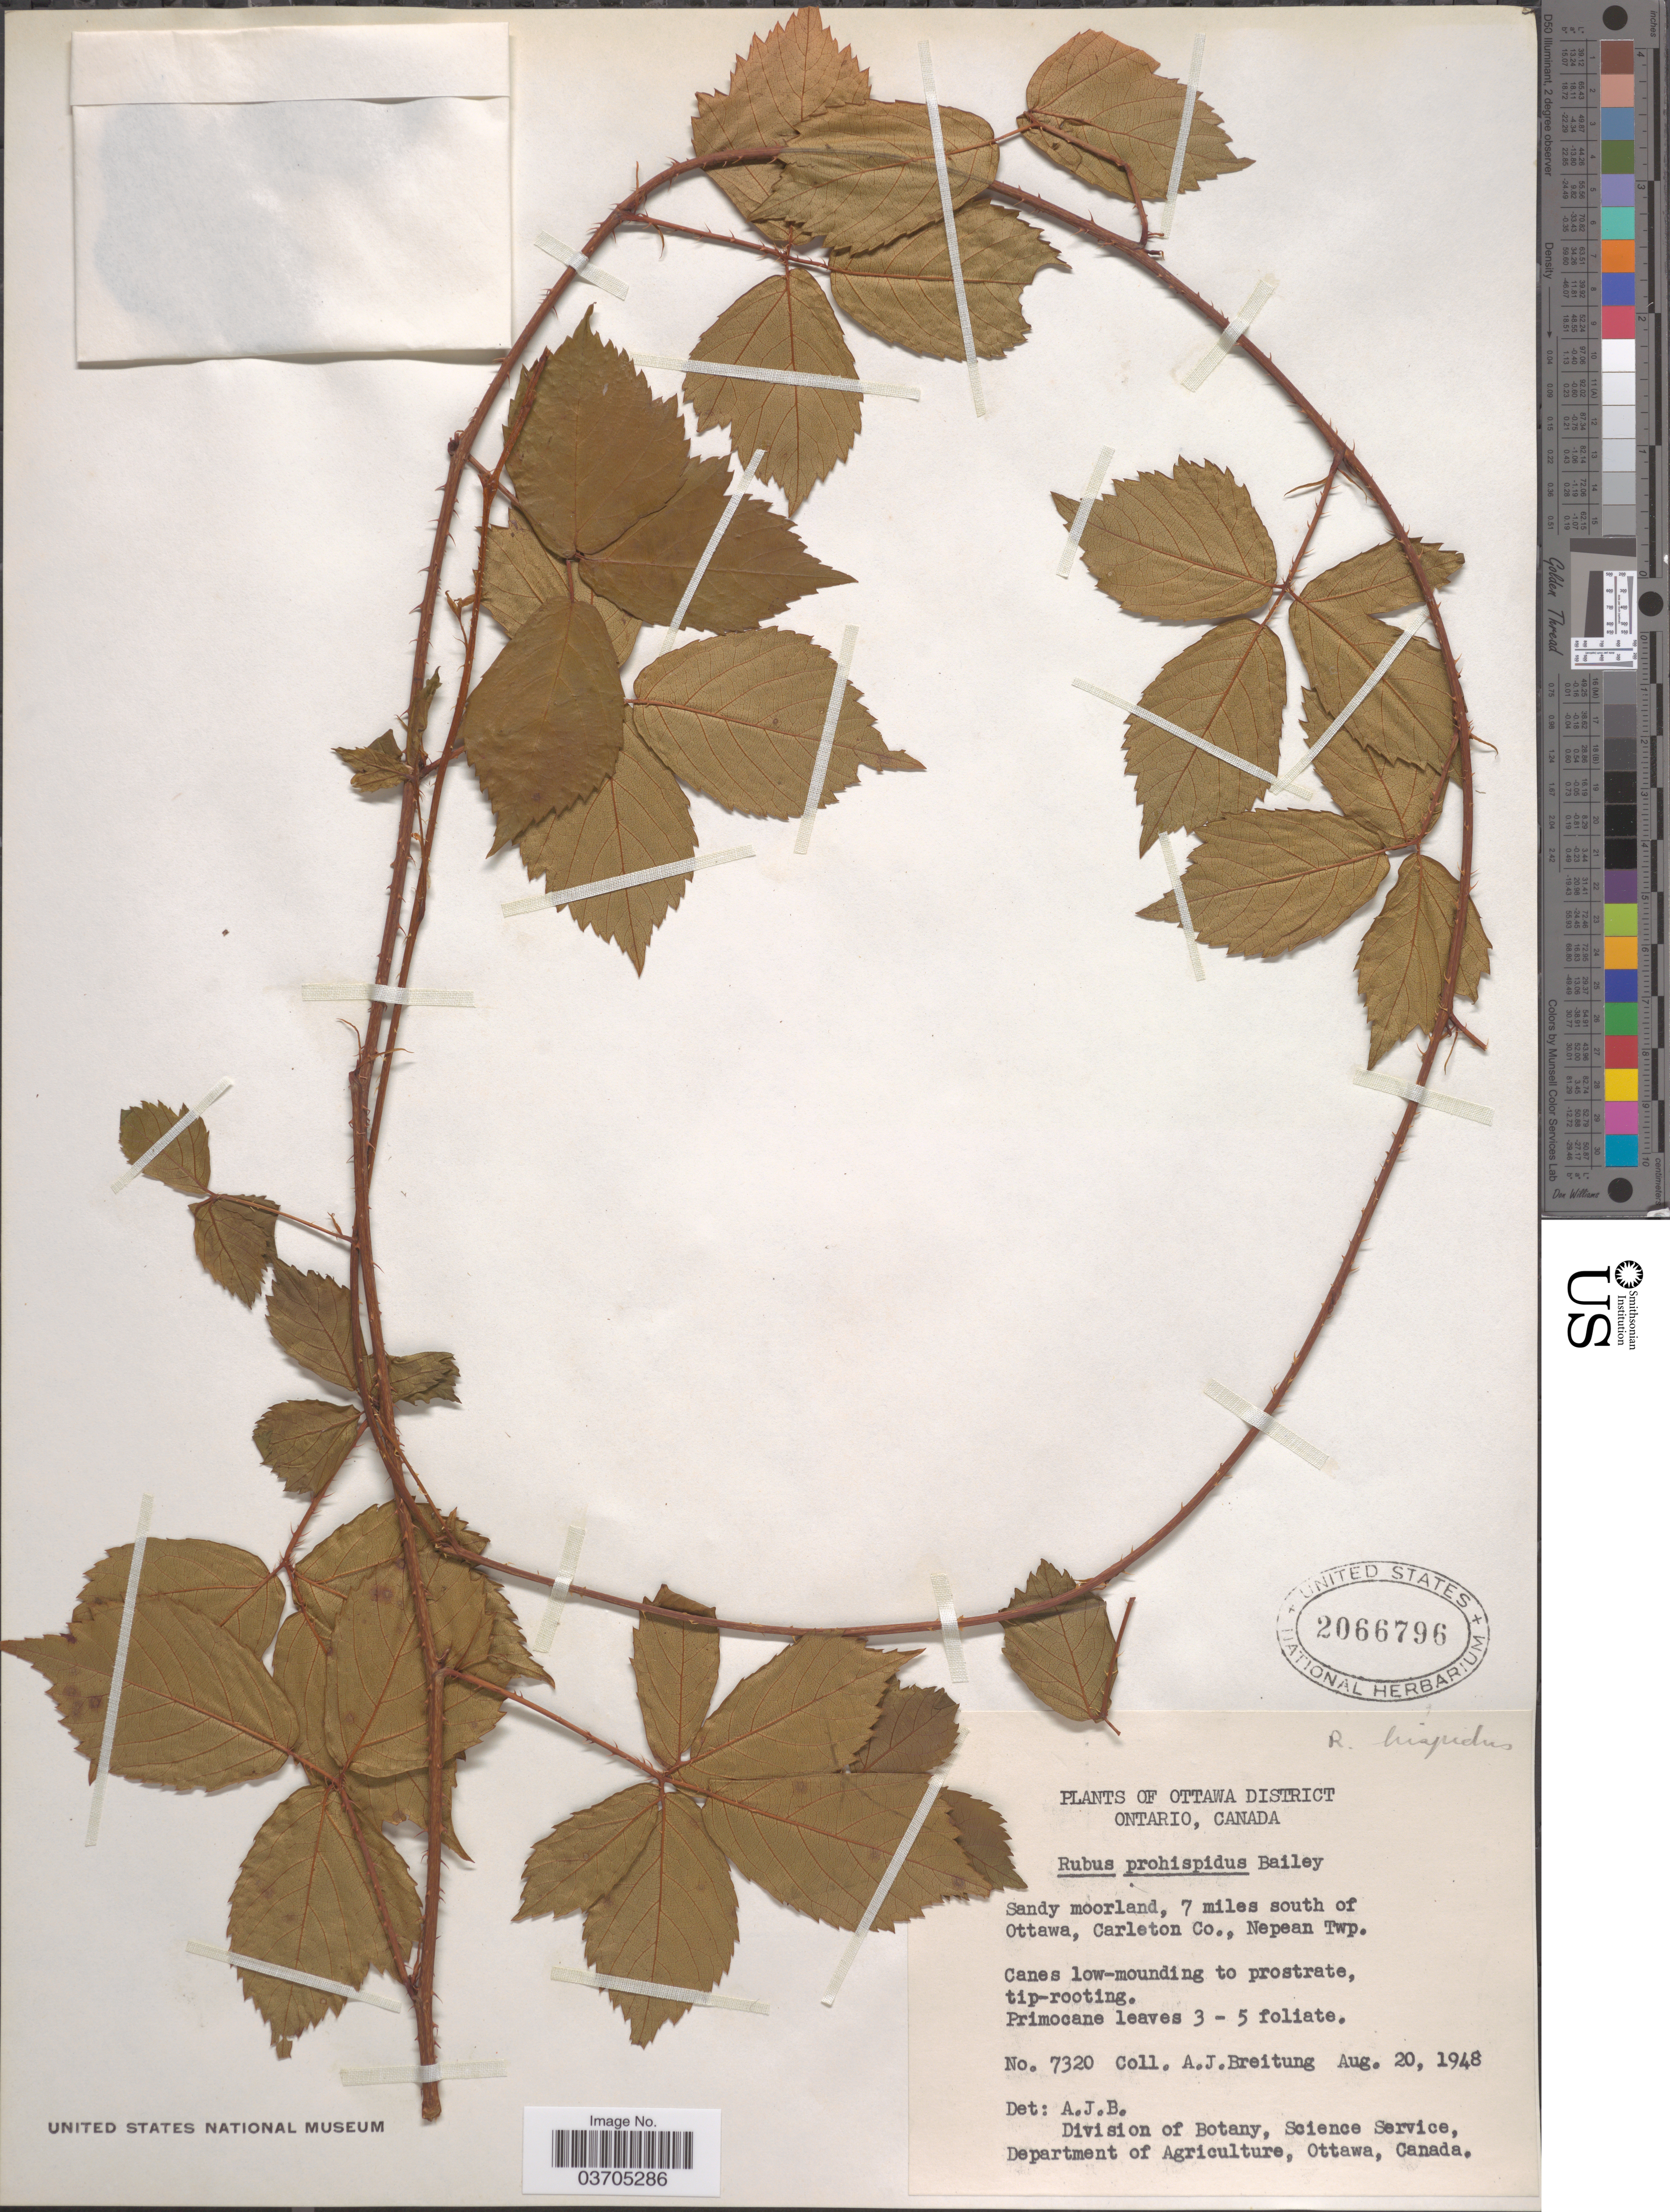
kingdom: Plantae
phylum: Tracheophyta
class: Magnoliopsida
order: Rosales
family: Rosaceae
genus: Rubus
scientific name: Rubus hispidus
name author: L.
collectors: A. Breitung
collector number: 7320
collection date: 1948-08-20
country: Canada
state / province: Ontario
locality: Ottawa District. Sandy moorland, 7 miles south of Ottawa, Carleton Co., Nepean Twp.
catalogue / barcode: US 2066796